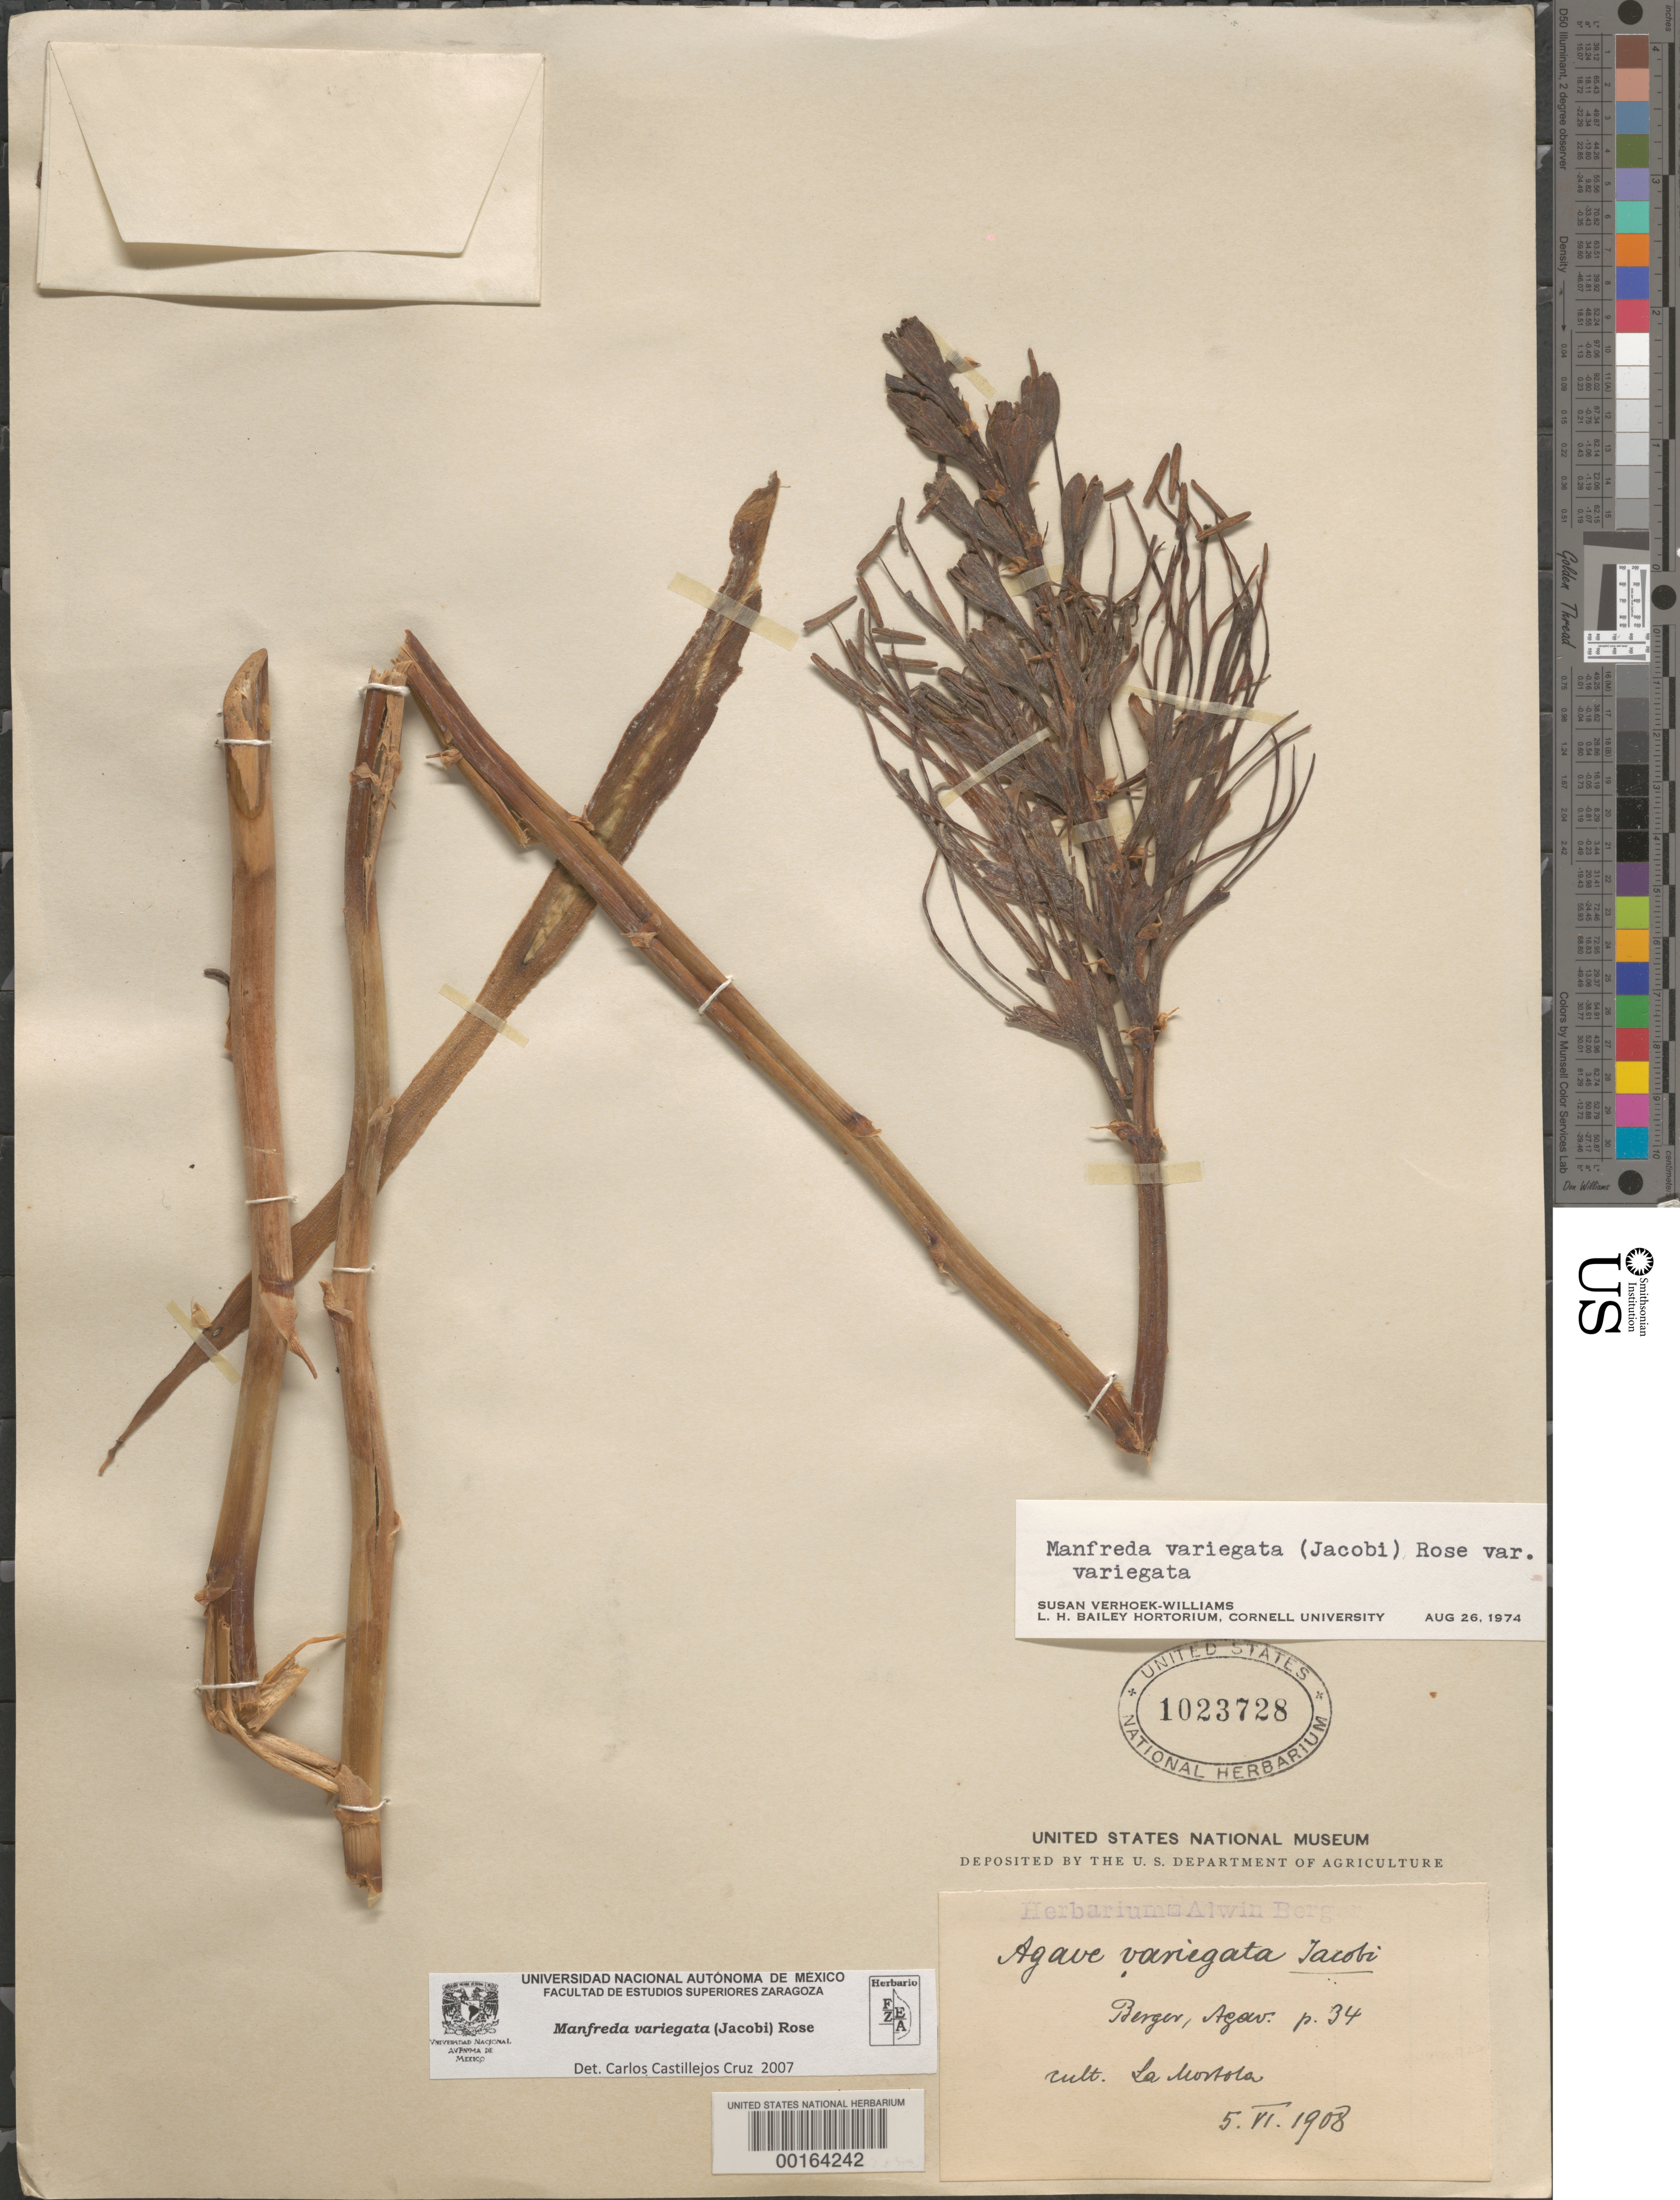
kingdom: Plantae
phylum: Tracheophyta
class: Liliopsida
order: Asparagales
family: Asparagaceae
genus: Manfreda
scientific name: Manfreda variegata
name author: (Jacobi) Rose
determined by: Castillejos-Cruz, C.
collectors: ex herb. A. Berger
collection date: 1909-06-02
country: Mexico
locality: Cultivated at La Mortola, Italy.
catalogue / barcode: US 1023728